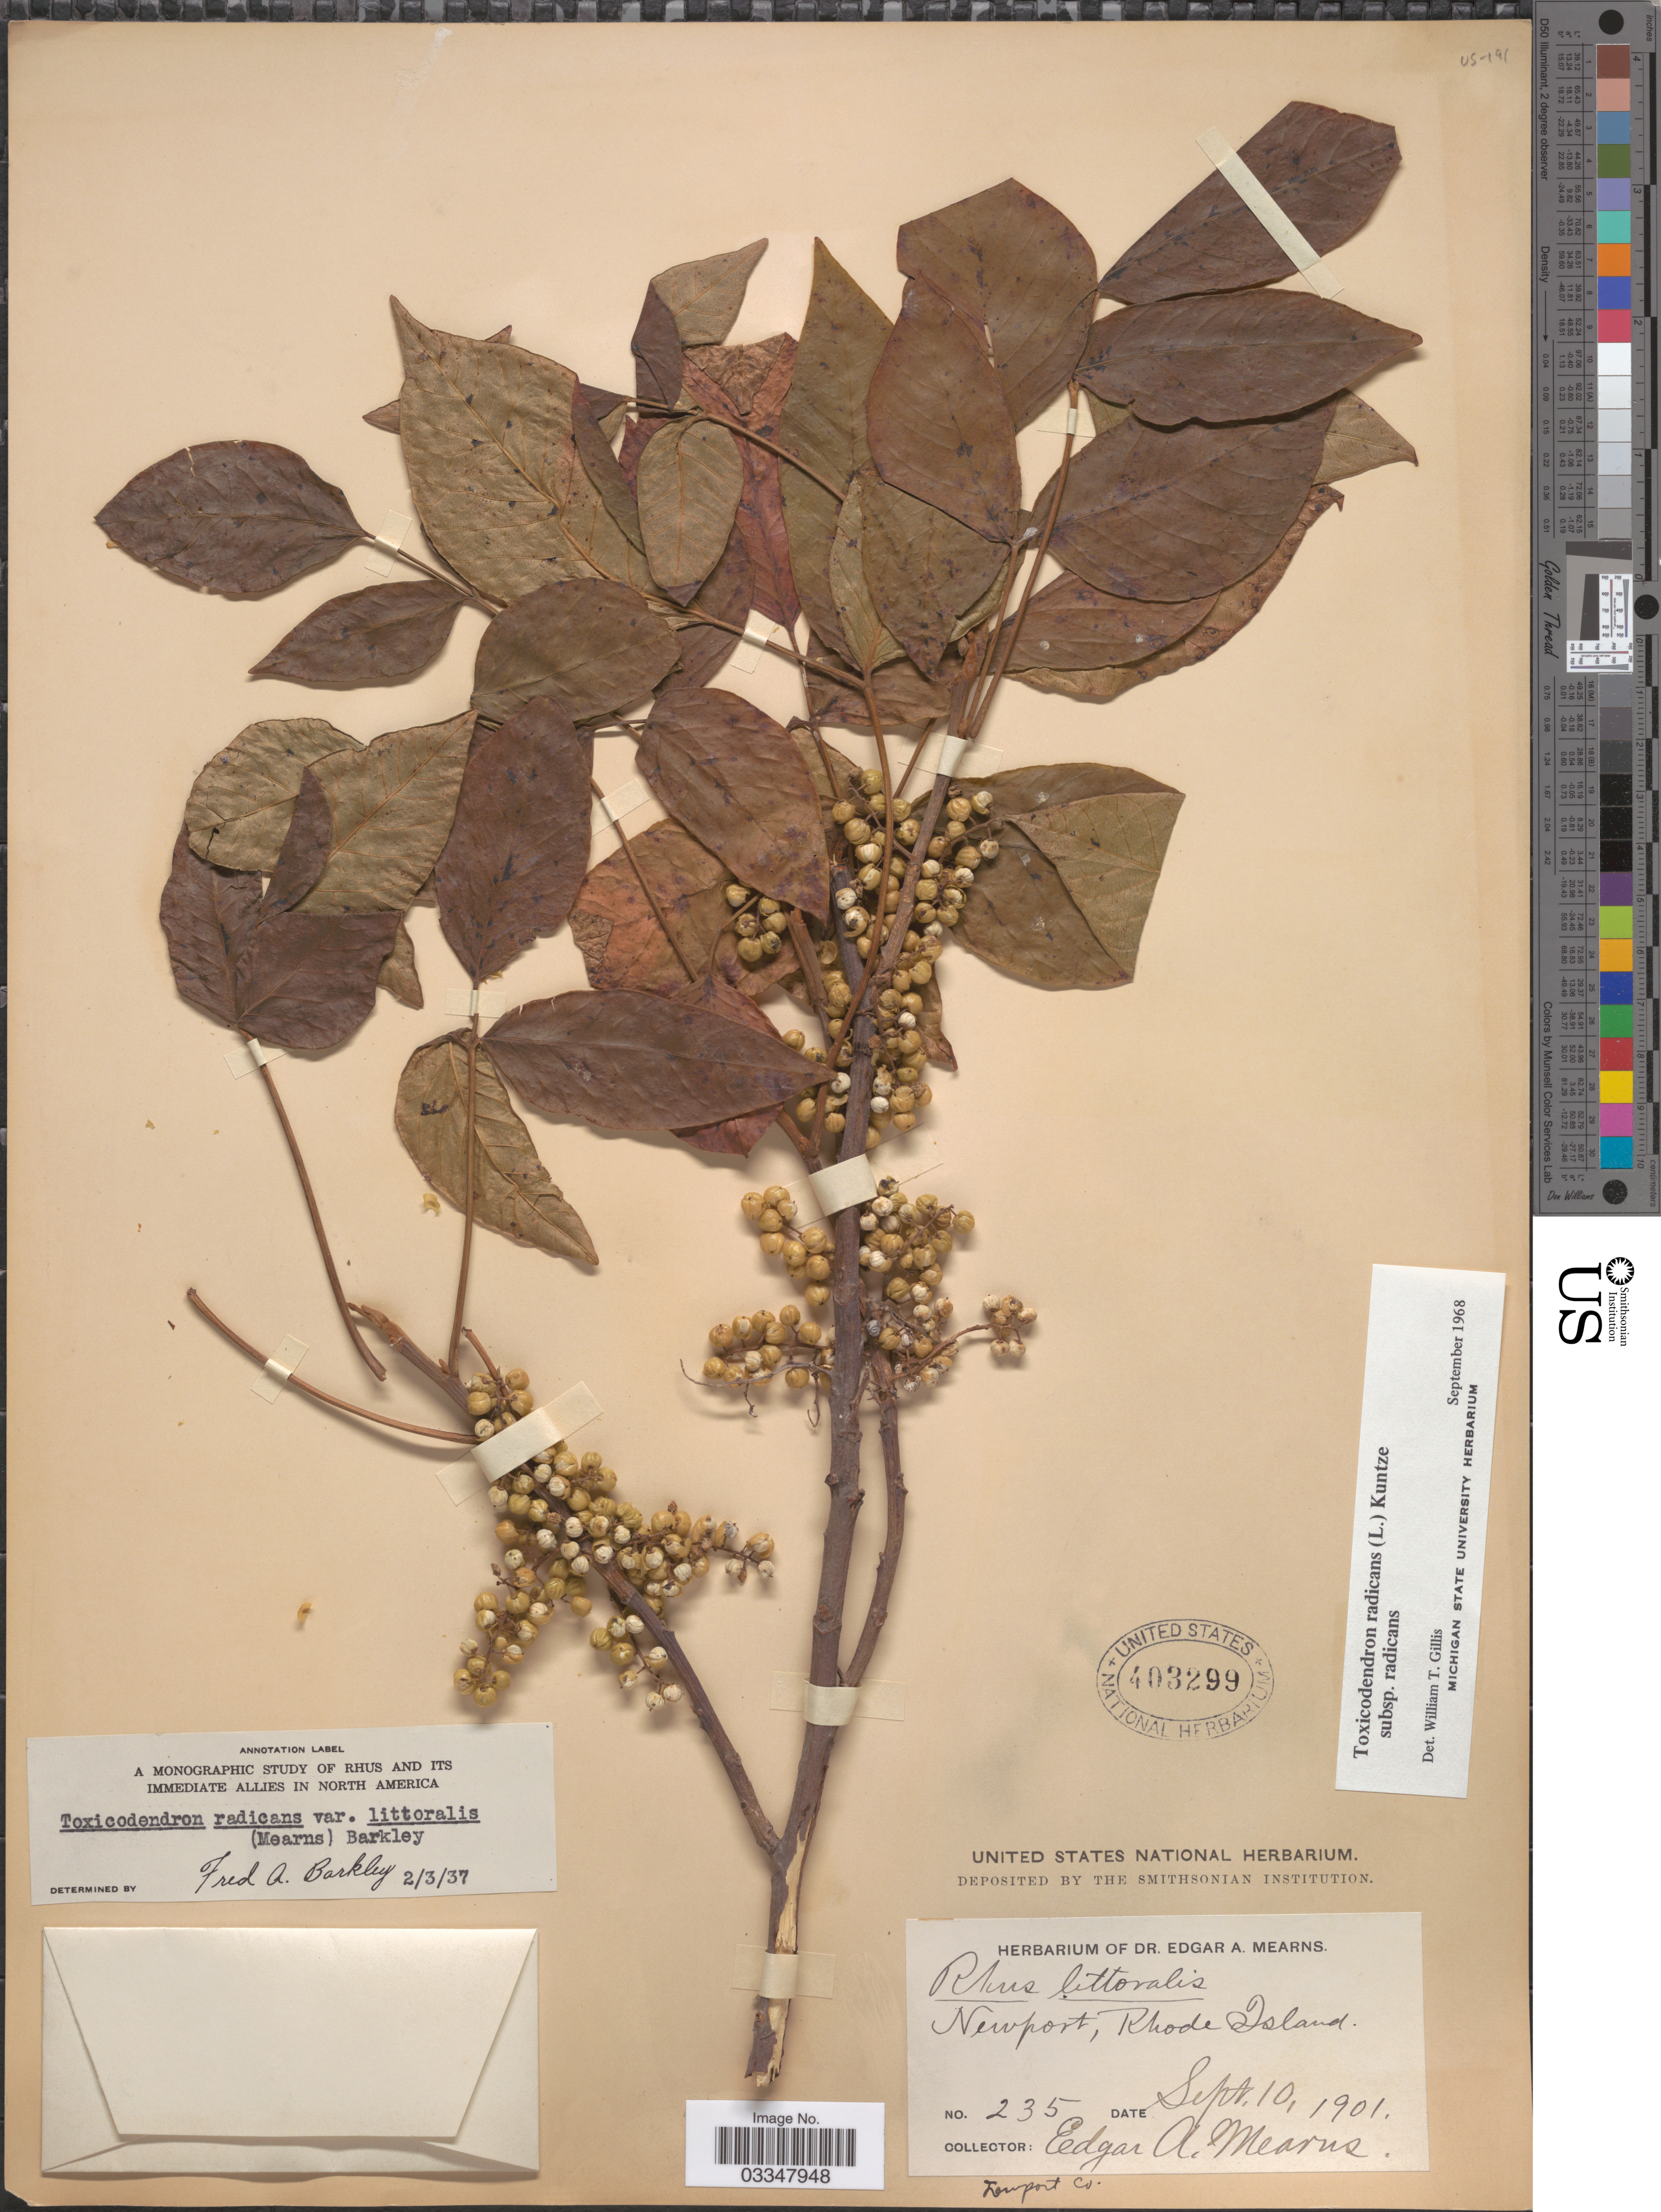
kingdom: Plantae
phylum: Tracheophyta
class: Magnoliopsida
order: Sapindales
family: Anacardiaceae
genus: Toxicodendron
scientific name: Toxicodendron radicans subsp. radicans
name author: (L.) Kuntze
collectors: E. A. Mearns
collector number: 235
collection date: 1901-09-10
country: United States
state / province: Rhode Island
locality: Newport. Newport Co.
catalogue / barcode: US 403299